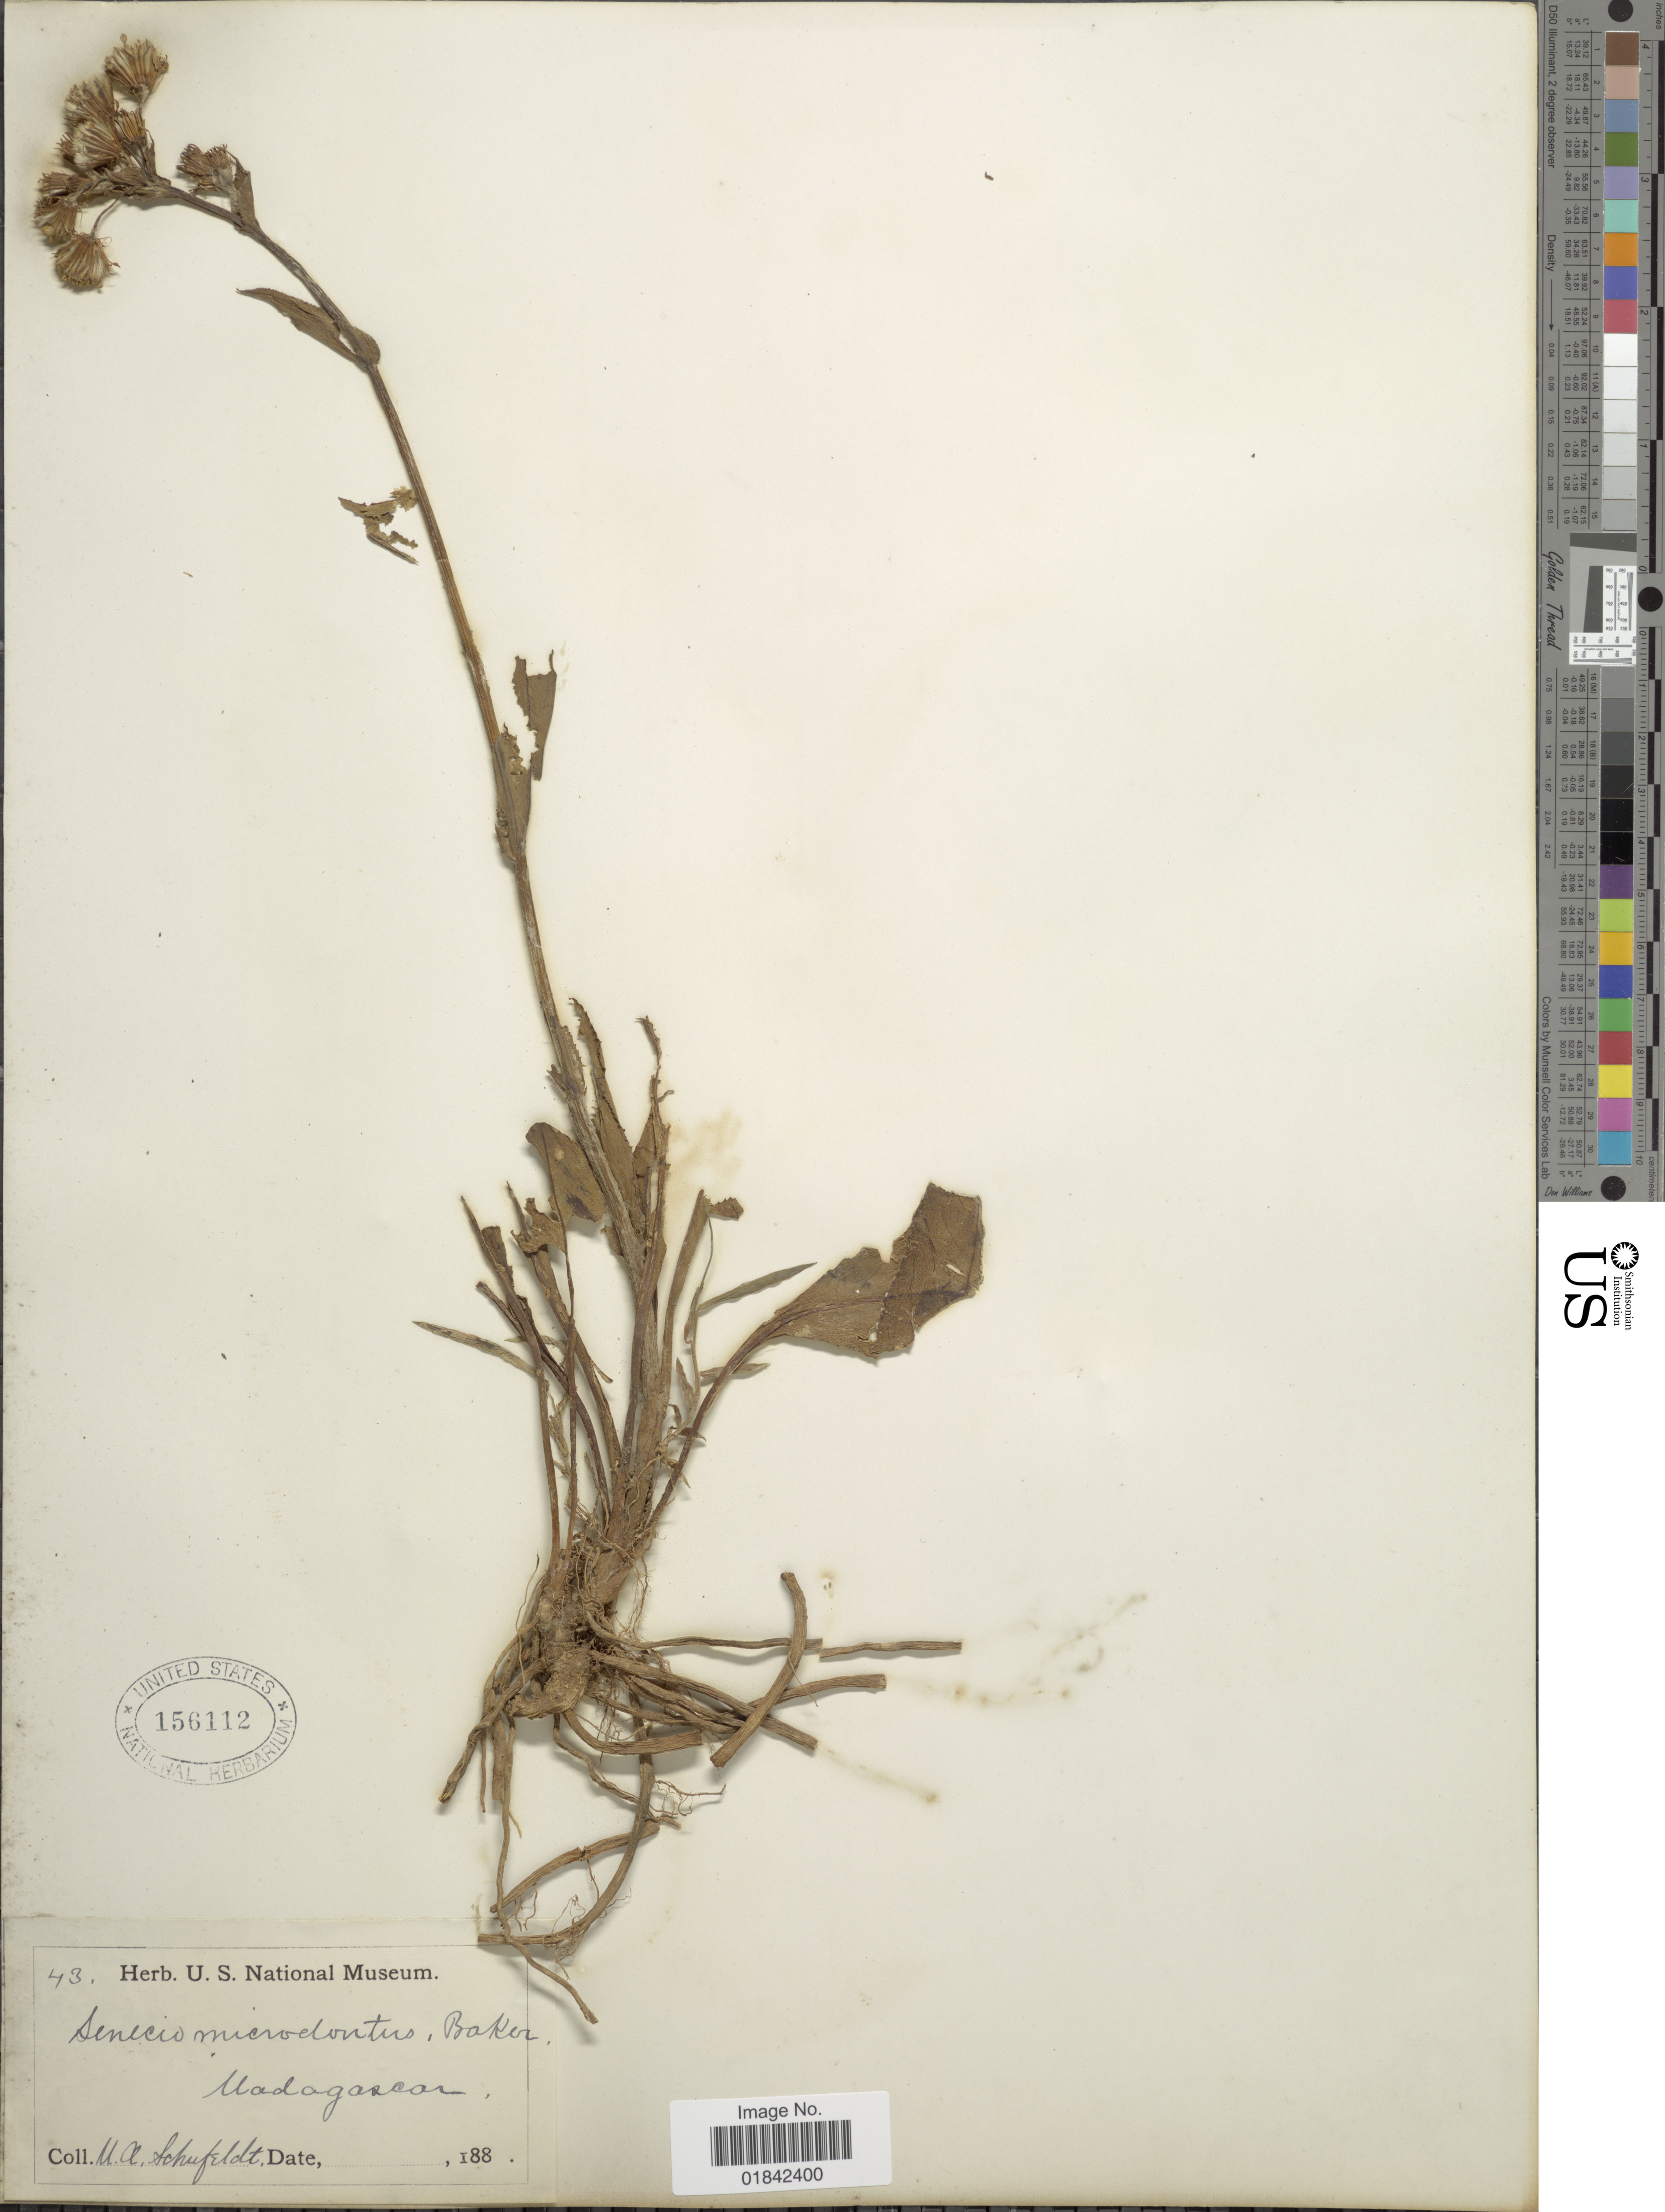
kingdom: Plantae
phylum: Tracheophyta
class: Magnoliopsida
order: Asterales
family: Asteraceae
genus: Senecio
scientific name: Senecio microdontus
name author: (A. Gray) A. Heller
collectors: M. Schufeldt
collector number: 43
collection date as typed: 188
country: Madagascar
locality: Madagascar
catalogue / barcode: US 156112